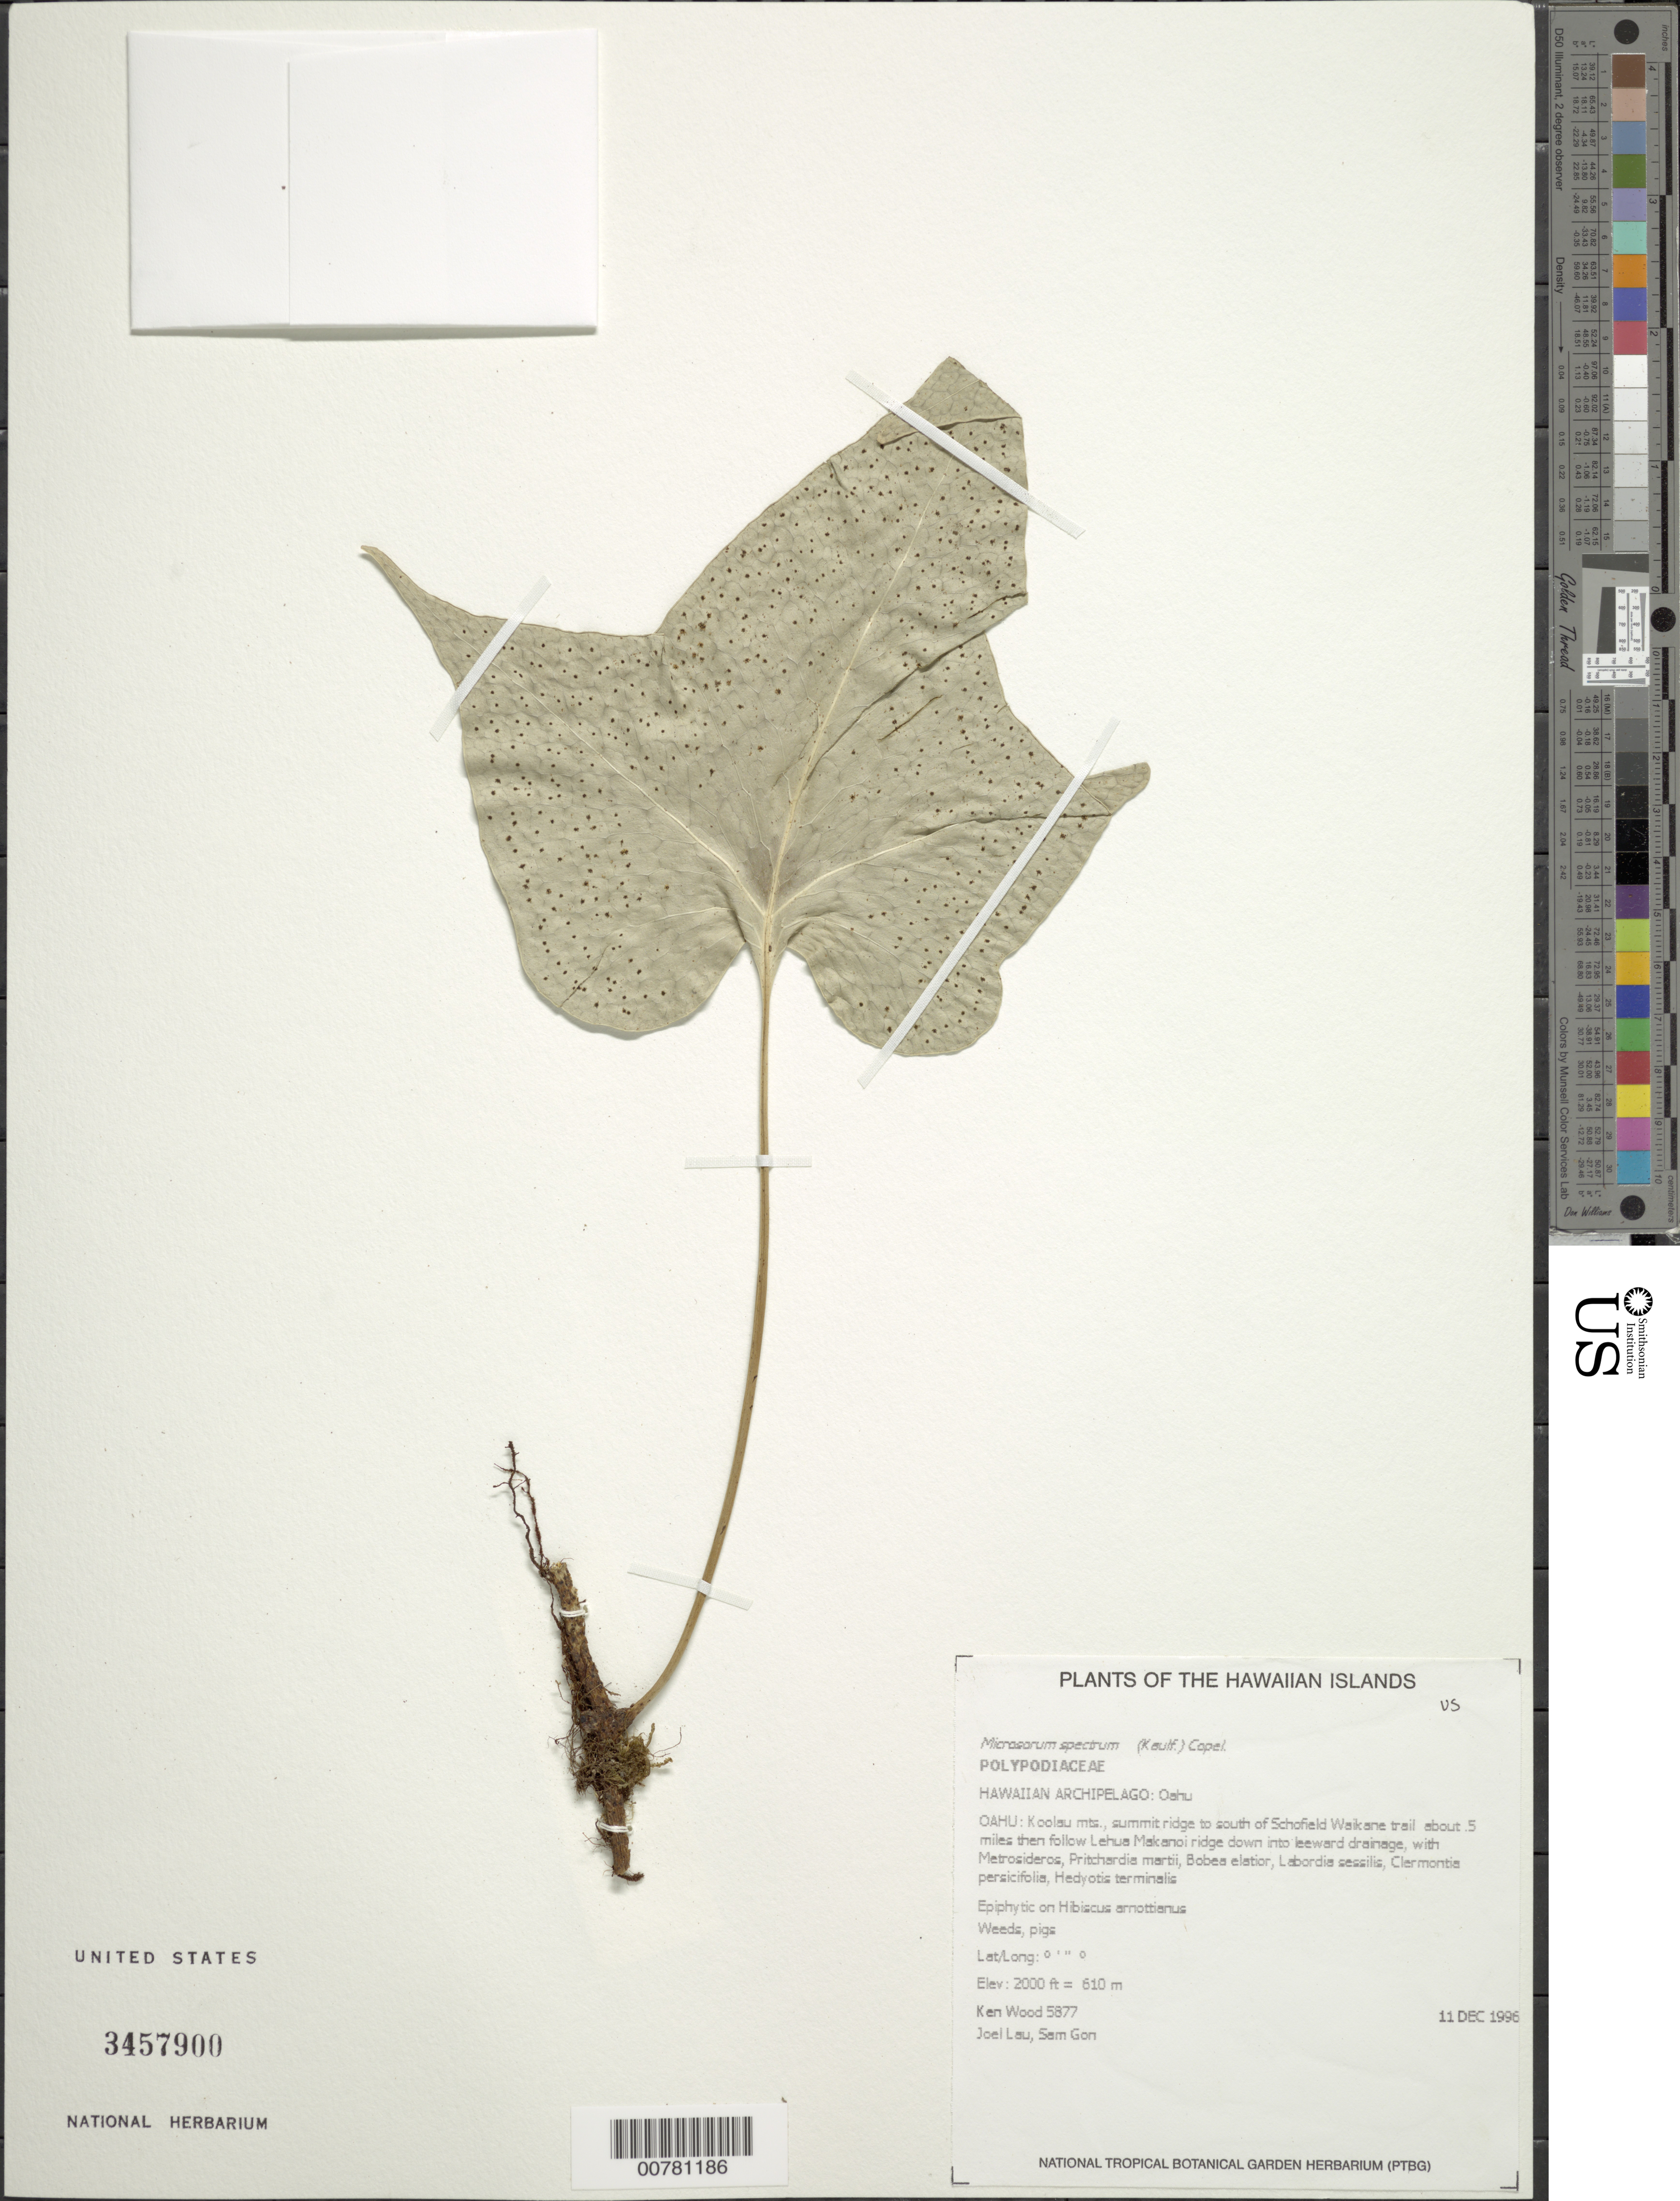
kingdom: Plantae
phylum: Tracheophyta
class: Polypodiopsida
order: Polypodiales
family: Polypodiaceae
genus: Microsorum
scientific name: Microsorum spectrum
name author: (Kaulf.) Copel.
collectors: K. R. Wood, J. Lau & S. Gon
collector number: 5877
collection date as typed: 11 Dec 1996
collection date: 1996-12-11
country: United States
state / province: Hawaii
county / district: Honolulu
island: Oahu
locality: Koolau mountains, summit ridge to south of Schofield Waikane trail about .5 miles then follow Lehua Makanoi ridge down into leew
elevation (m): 610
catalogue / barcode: US 3457900